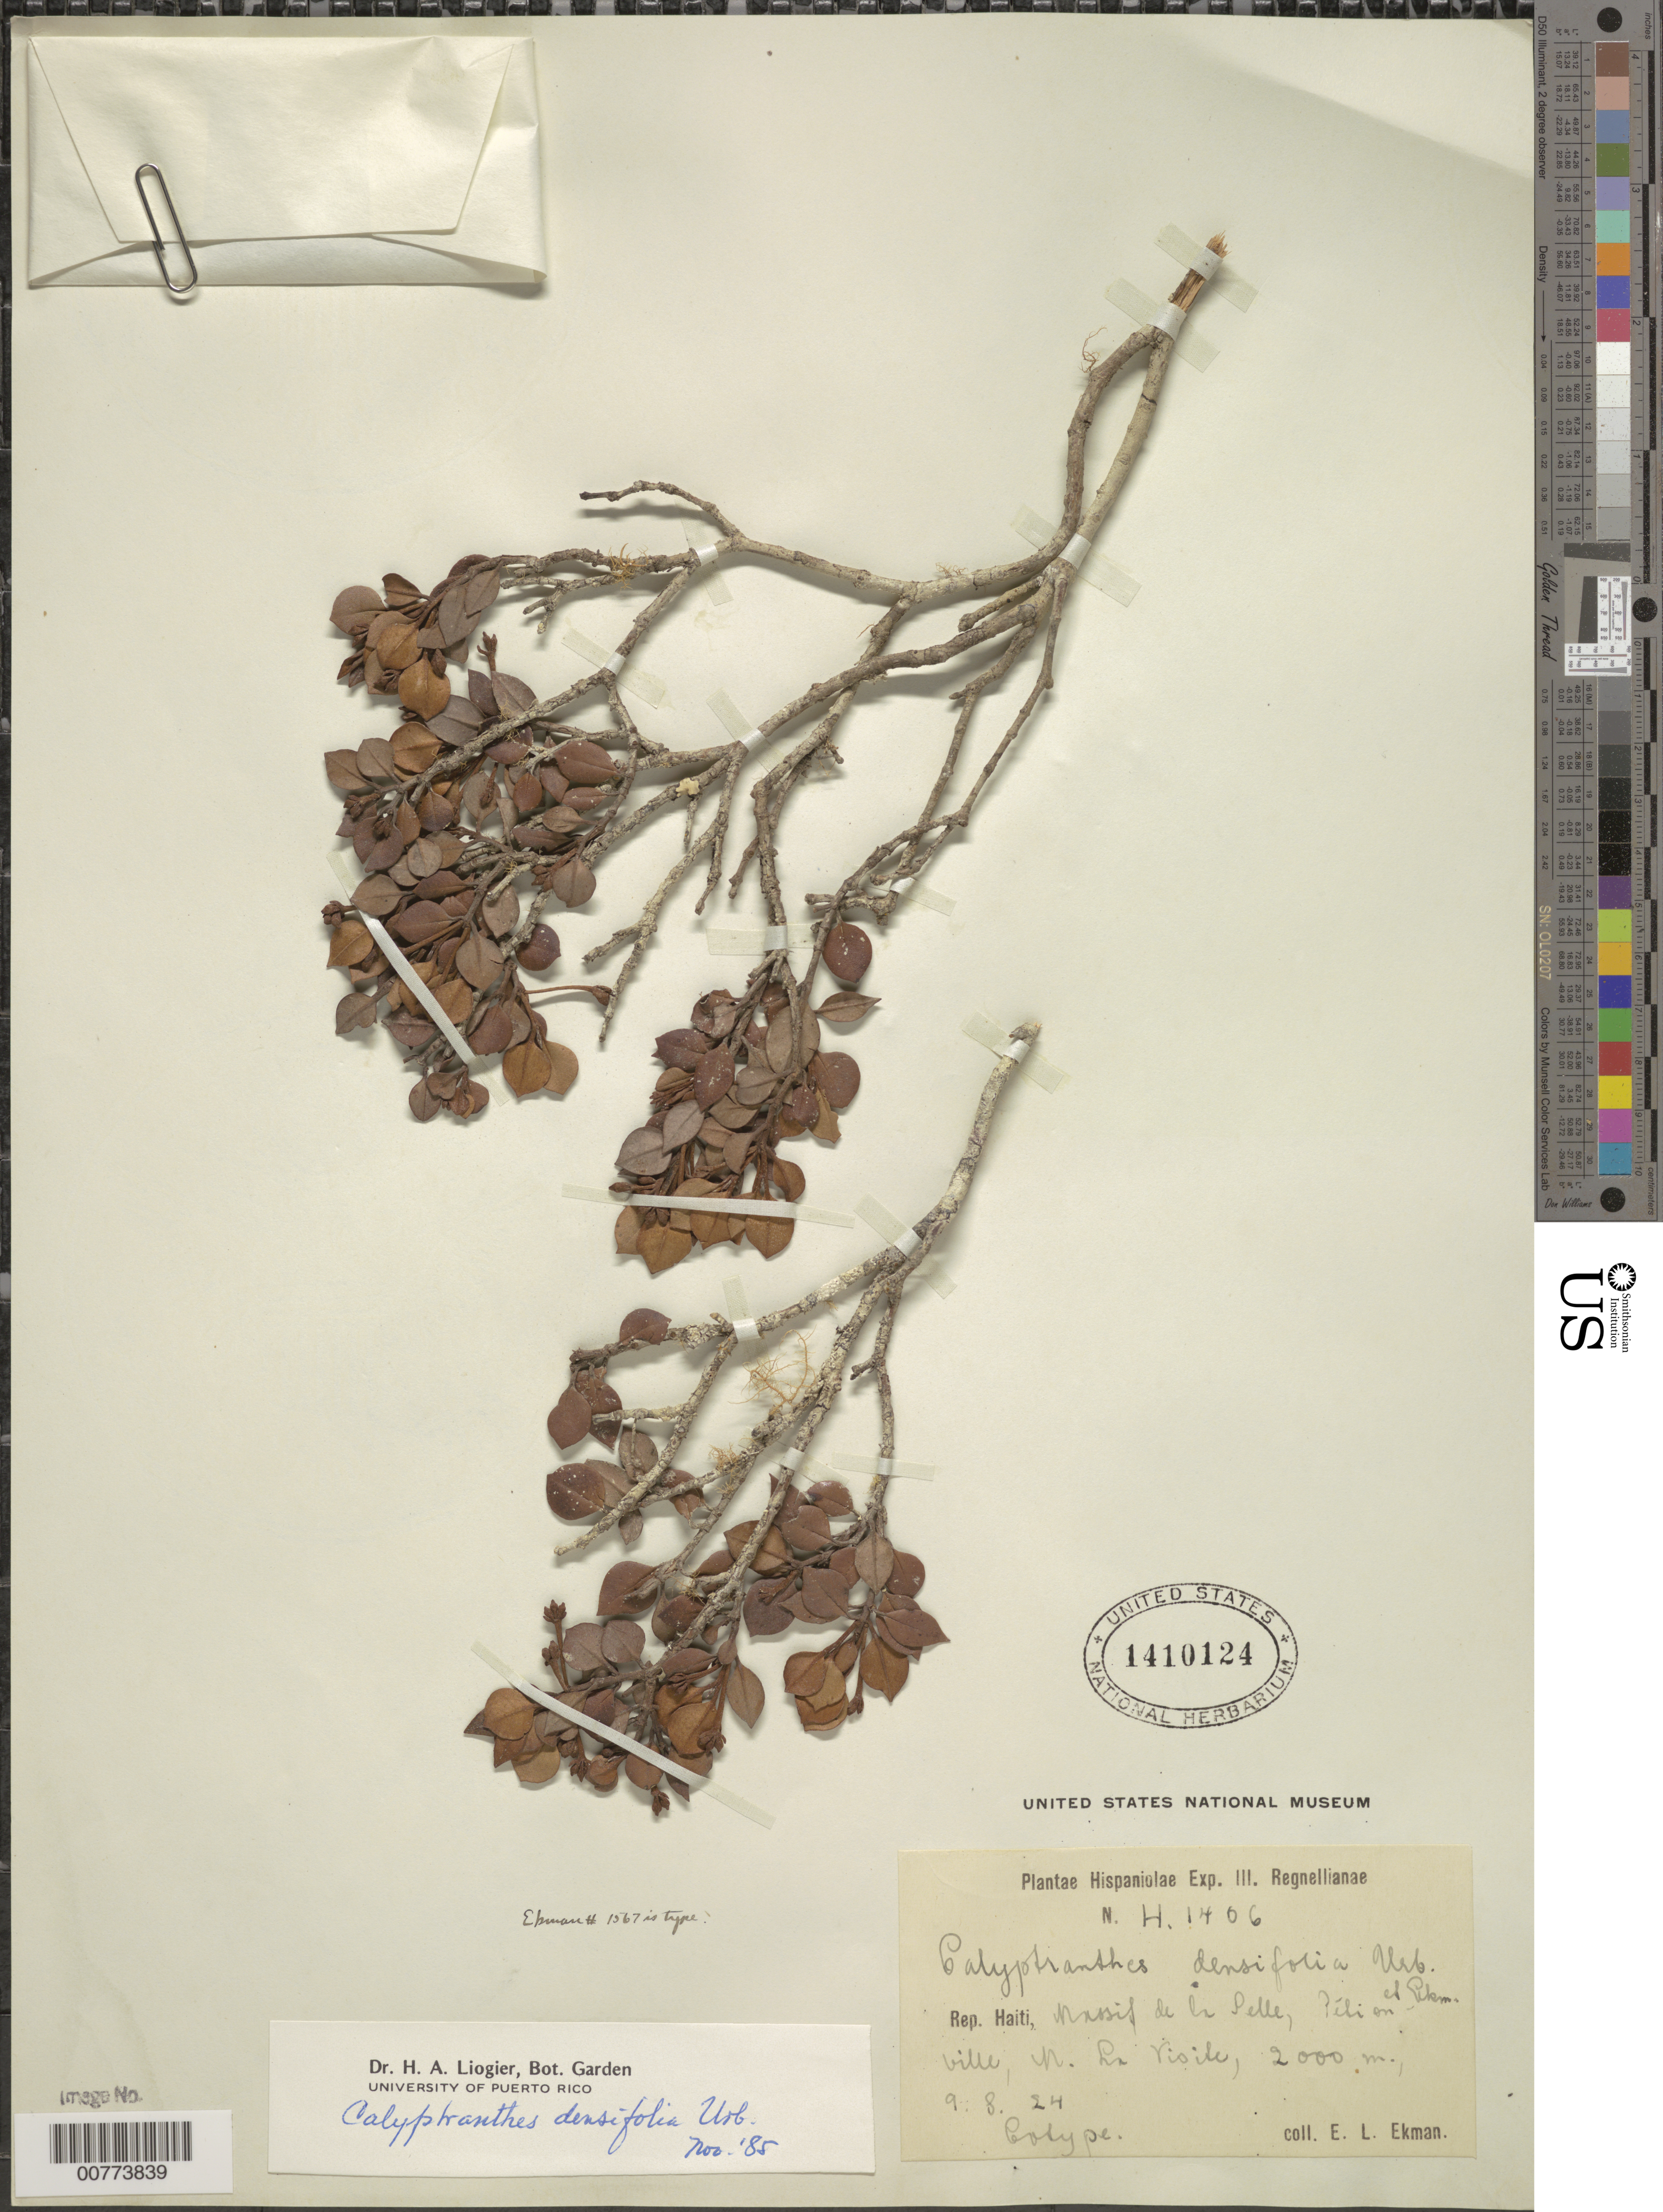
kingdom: Plantae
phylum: Tracheophyta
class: Magnoliopsida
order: Myrtales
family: Myrtaceae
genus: Myrcia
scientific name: Myrcia densifolia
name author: (Urb. & Ekman) K. Campbell & Peguero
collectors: E. L. Ekman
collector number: H 1406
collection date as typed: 09 Aug 1924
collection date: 1924-08-09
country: Haiti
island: Hispaniola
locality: Massif de la Selle, Pétionville, N. La Visite.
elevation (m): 2000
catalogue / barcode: US 1410124